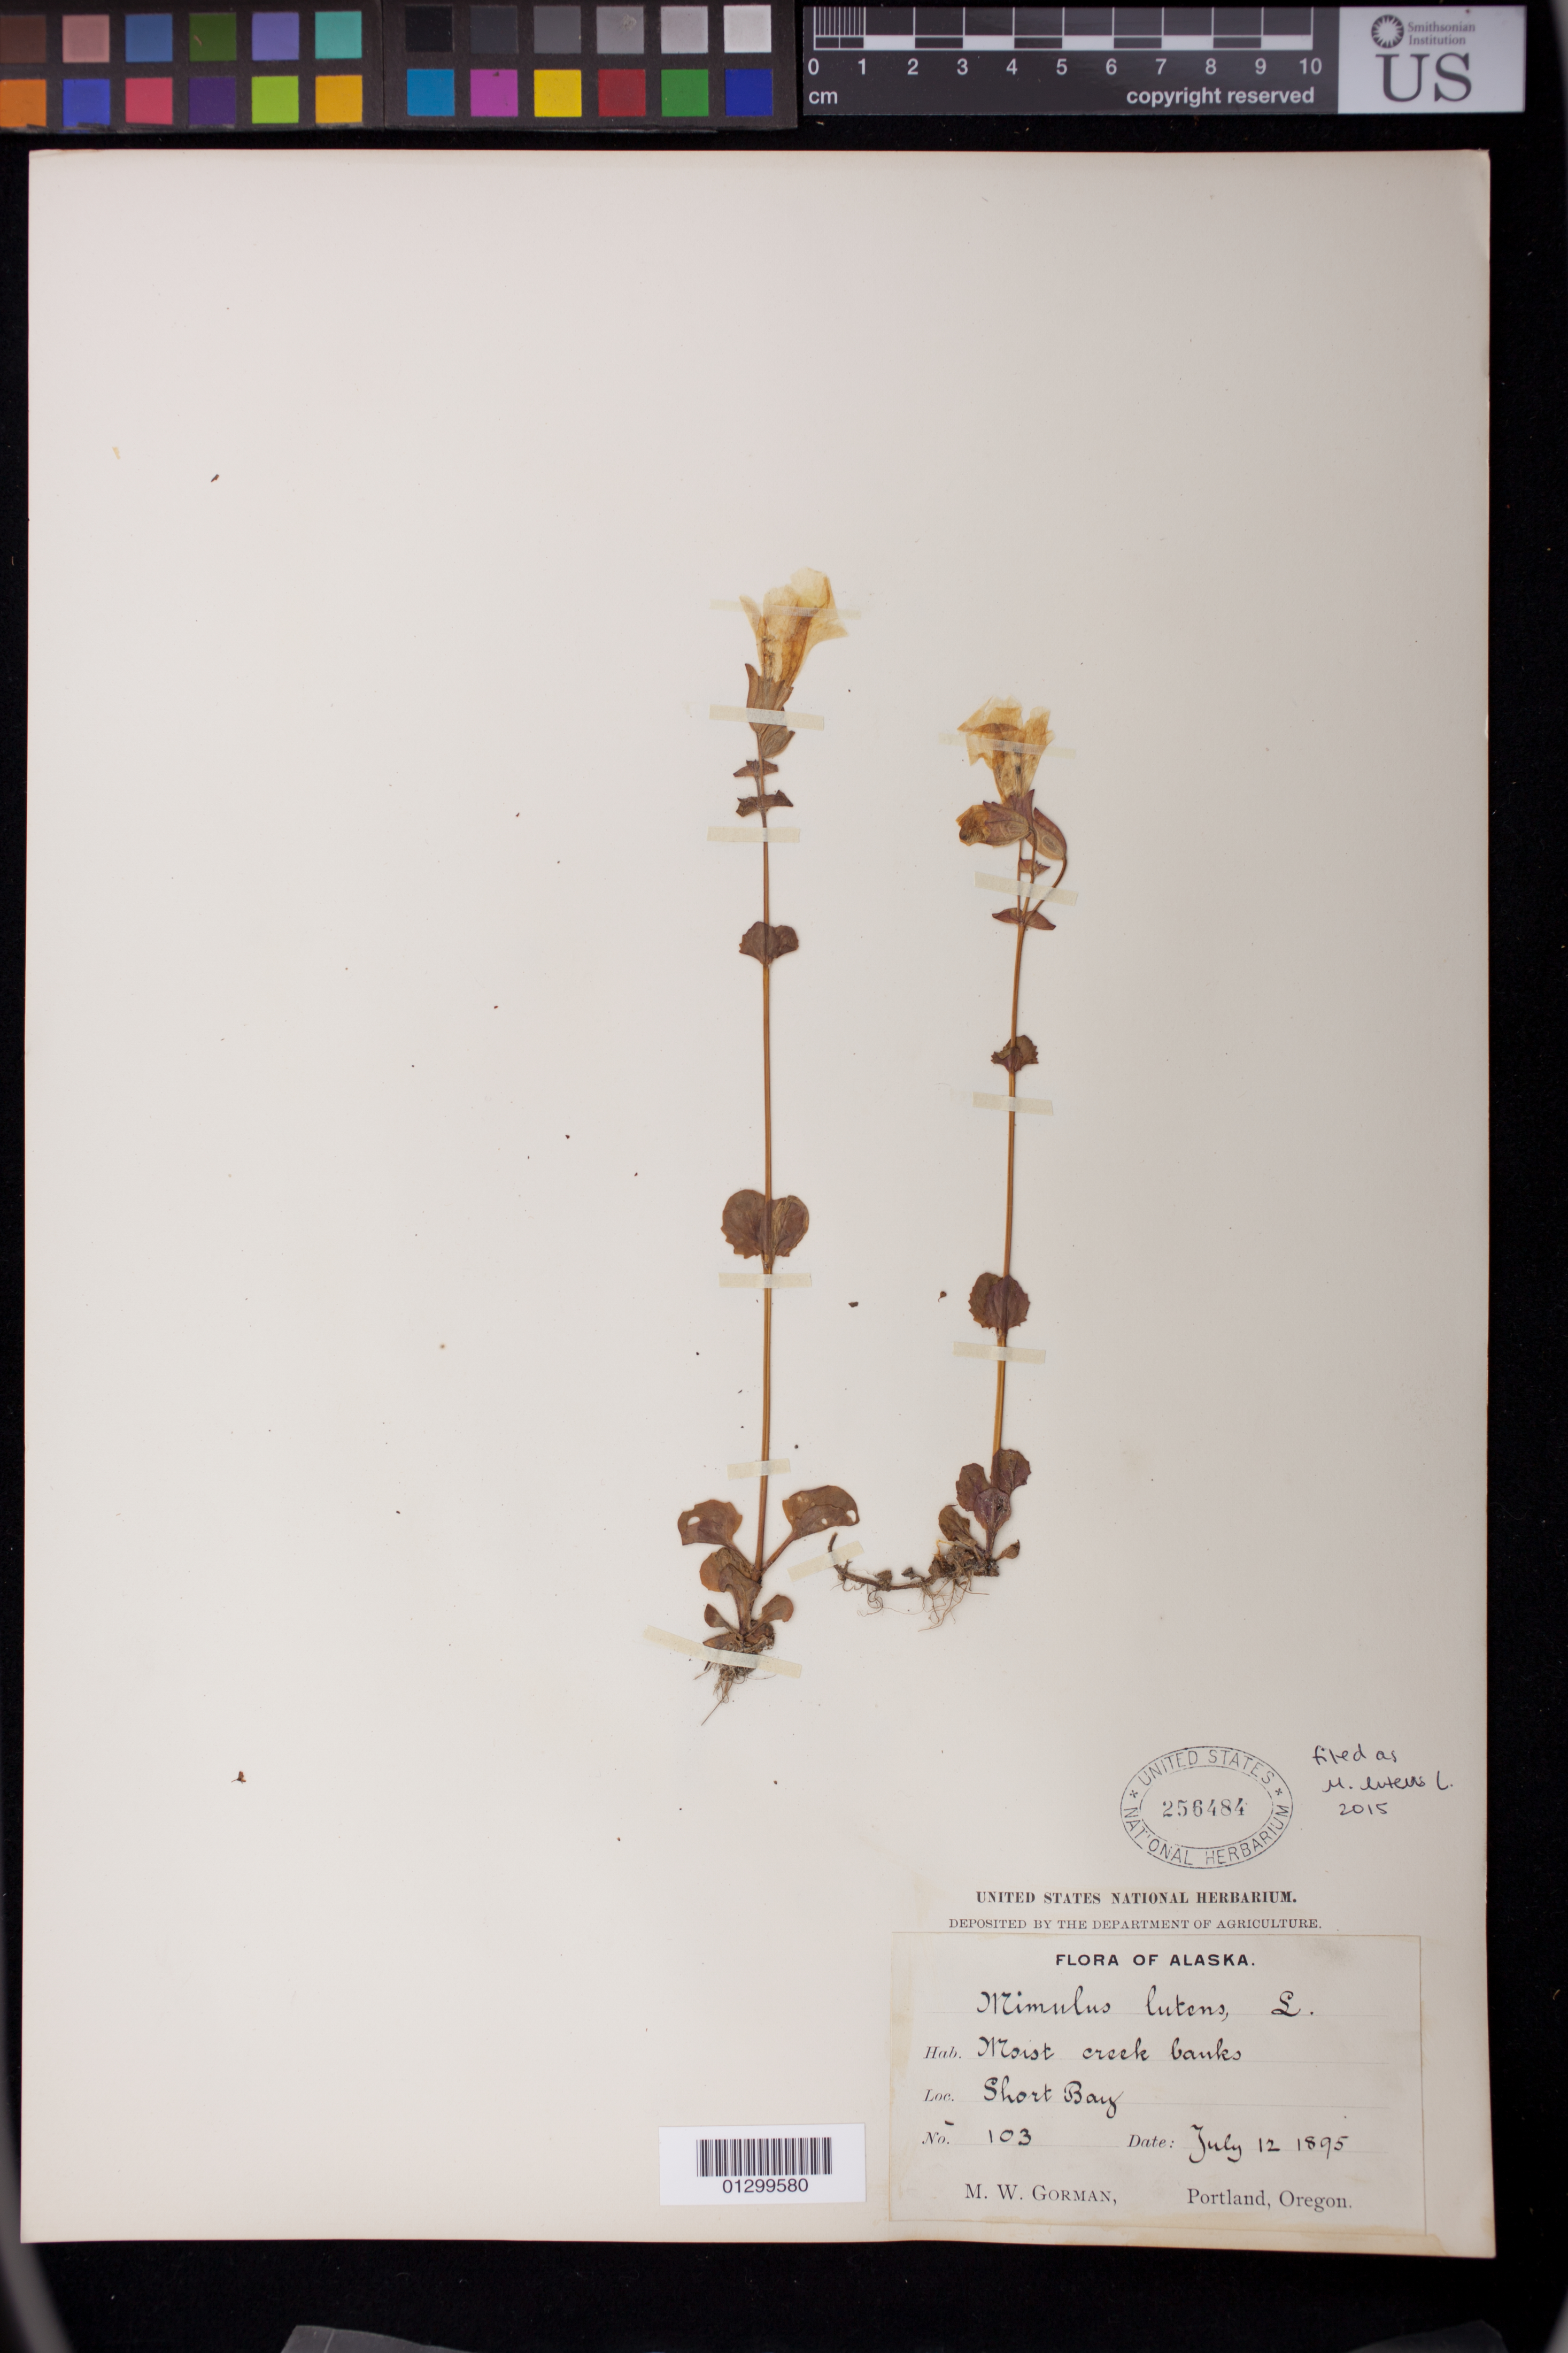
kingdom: Plantae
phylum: Tracheophyta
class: Magnoliopsida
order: Lamiales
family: Phrymaceae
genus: Mimulus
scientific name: Mimulus luteus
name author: L.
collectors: M. W. Gorman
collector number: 103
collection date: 1895-07-12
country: United States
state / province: Alaska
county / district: Ketchikan Gateway Borough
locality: Short Bay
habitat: Moist creek banks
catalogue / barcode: US 256484